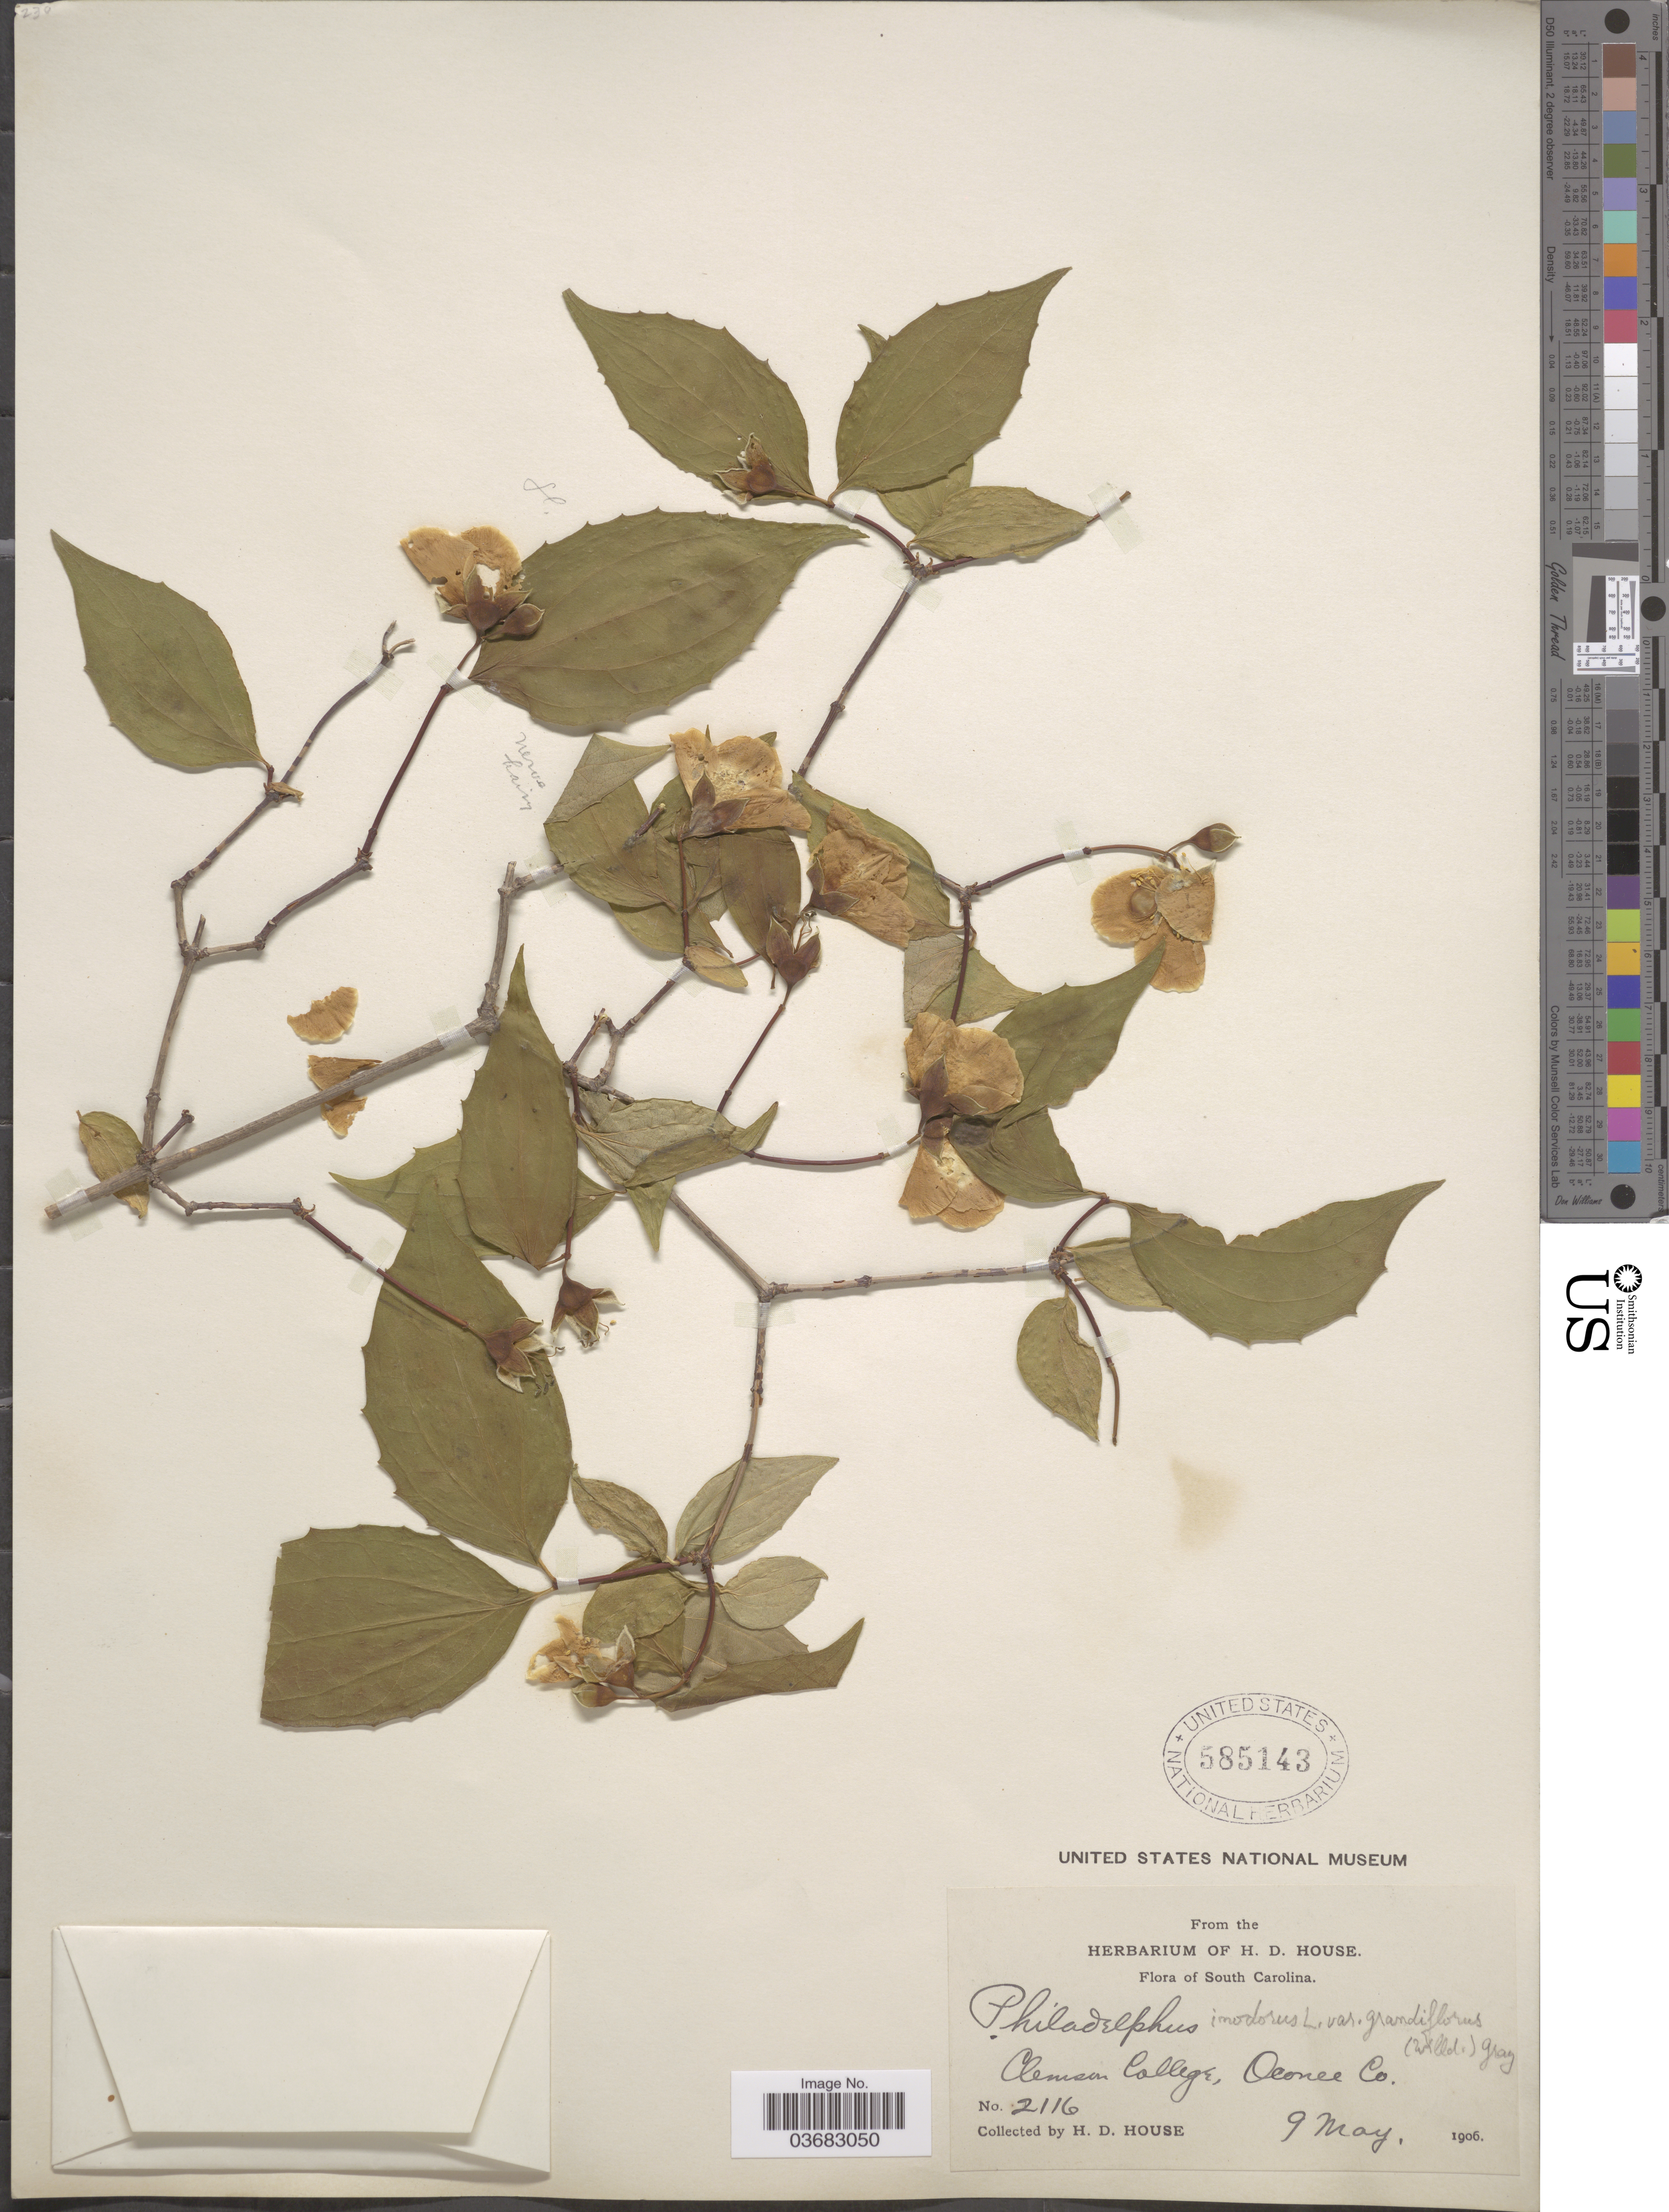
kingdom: Plantae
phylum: Tracheophyta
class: Magnoliopsida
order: Cornales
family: Hydrangeaceae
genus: Philadelphus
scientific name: Philadelphus inodorus var. grandiflorus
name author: (Willd.) A. Gray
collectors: H. D. House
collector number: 2116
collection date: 1906-05-09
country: United States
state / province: South Carolina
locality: Cleman College, Oconee Co.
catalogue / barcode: US 585143